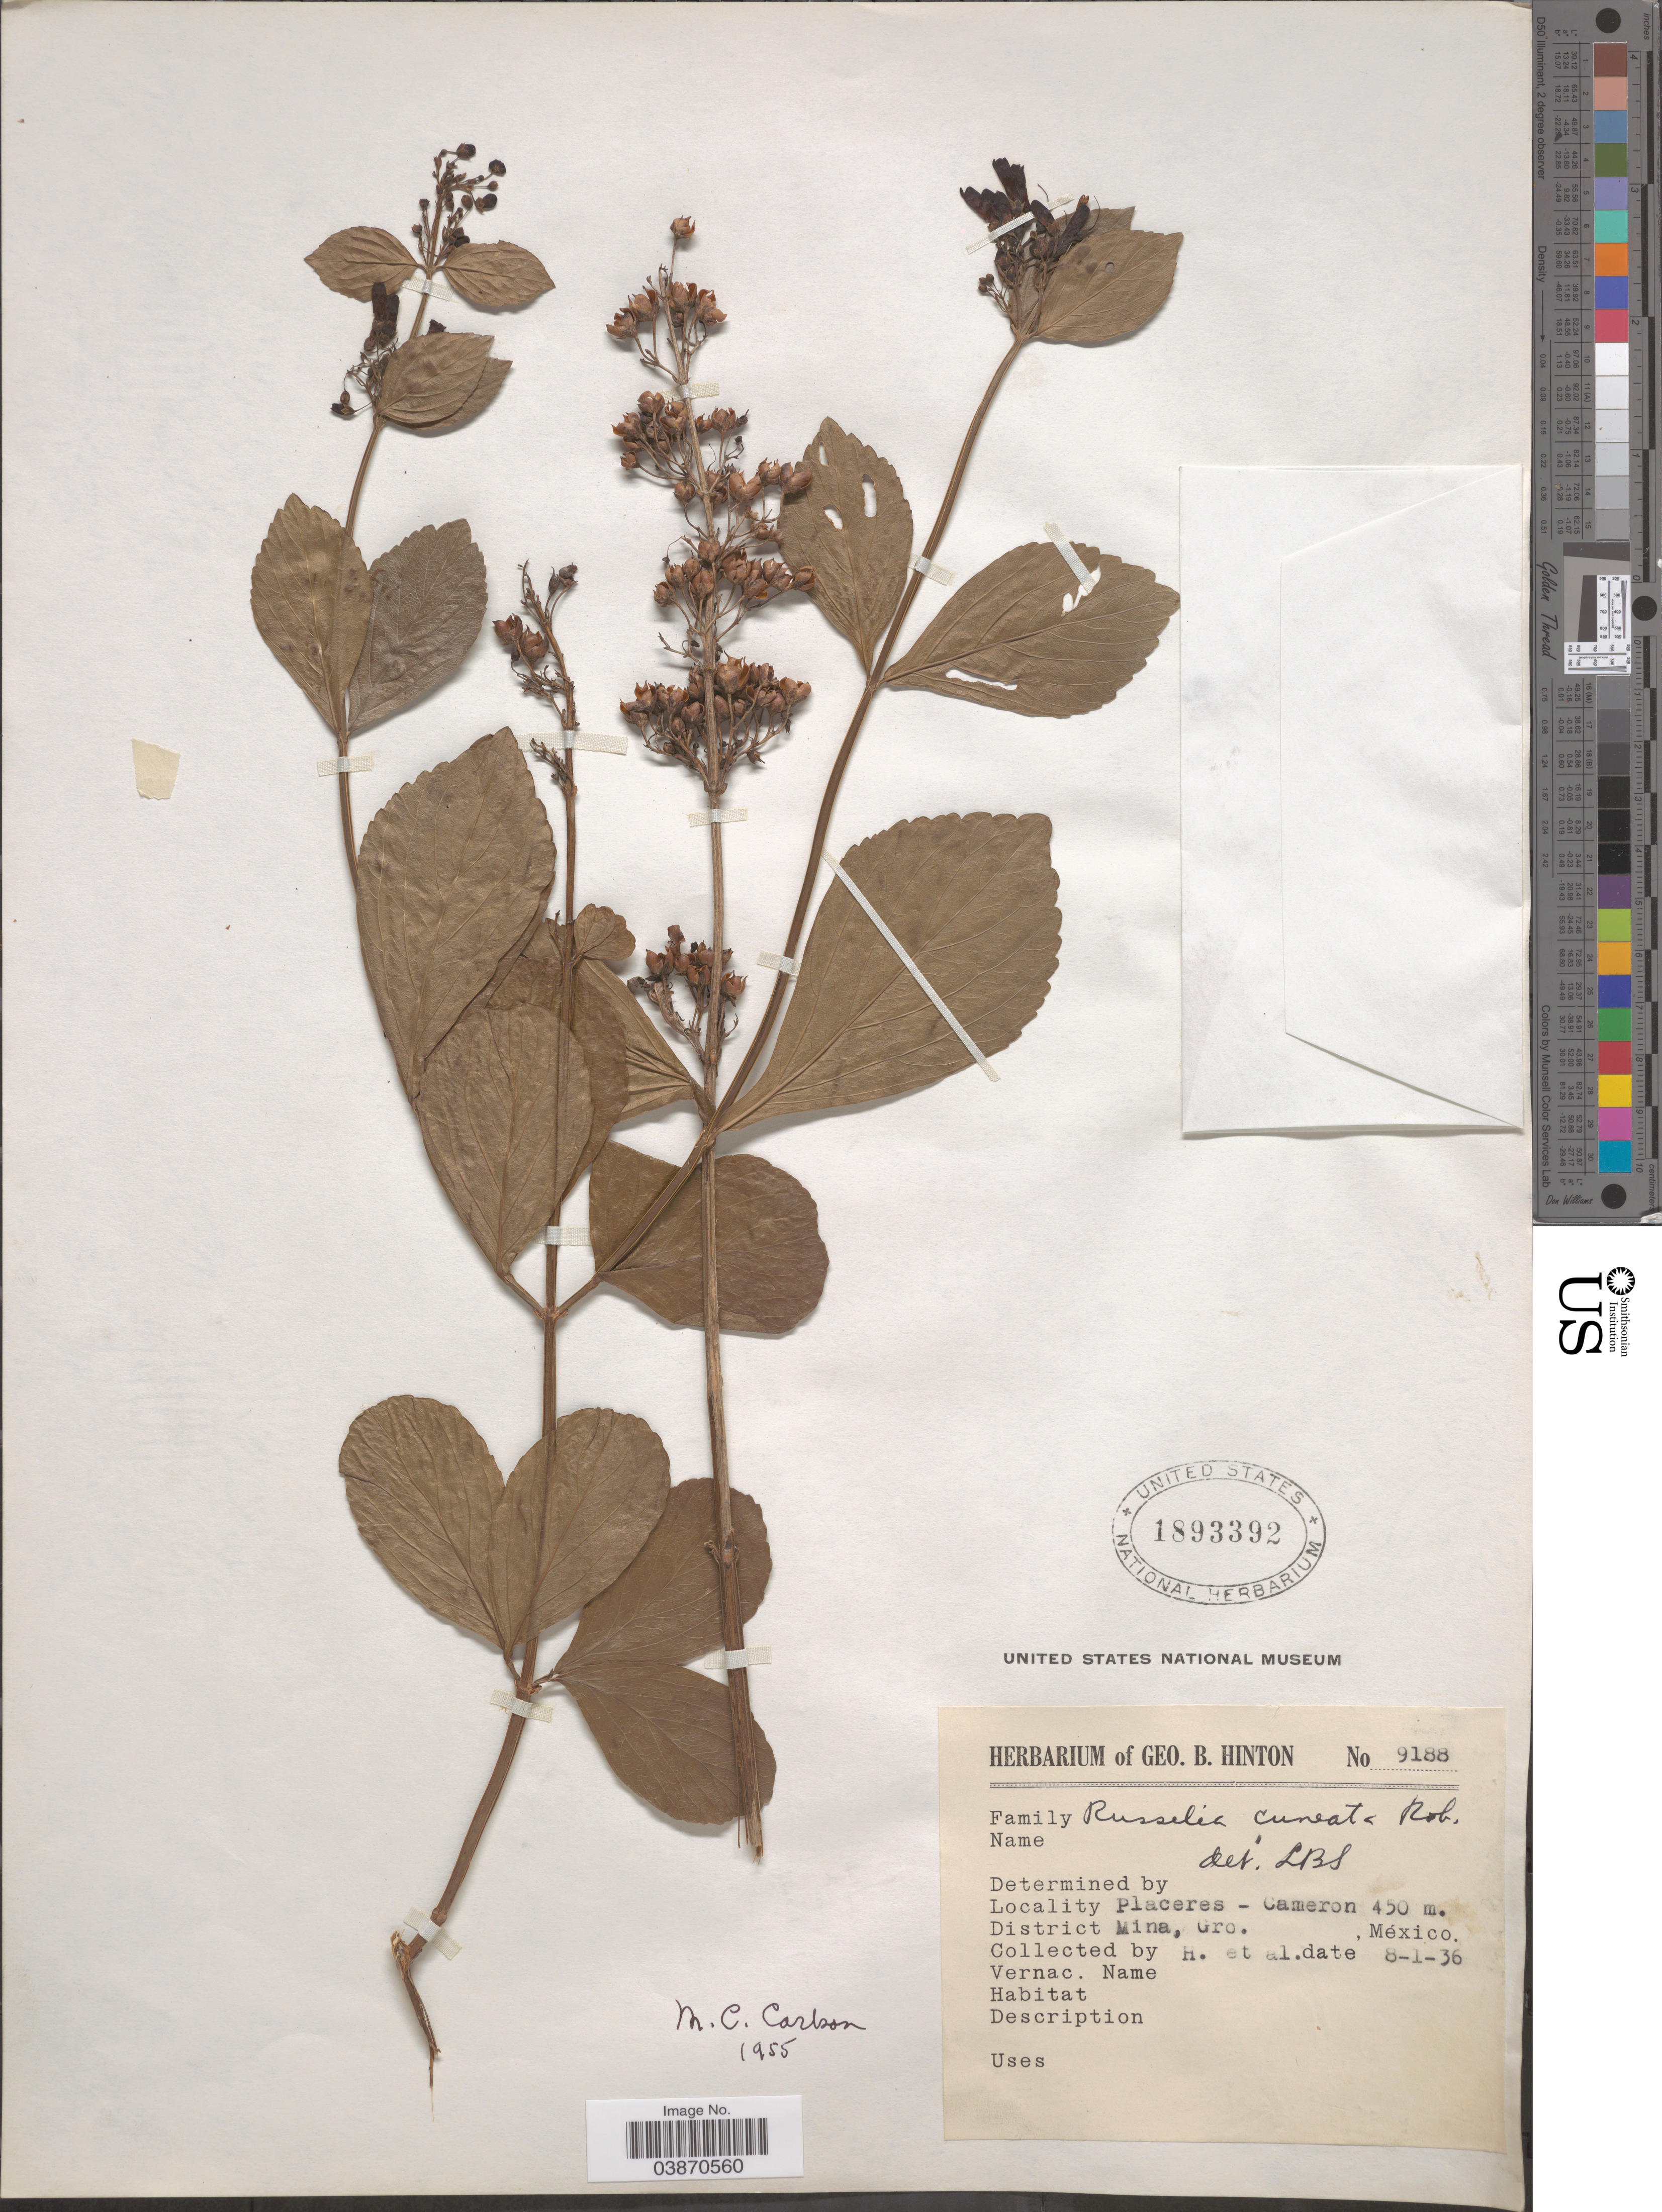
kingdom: Plantae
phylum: Tracheophyta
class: Magnoliopsida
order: Lamiales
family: Plantaginaceae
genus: Russelia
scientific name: Russelia cuneata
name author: B.L. Rob.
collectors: G. B. Hinton & et al.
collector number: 9188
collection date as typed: Transcribed d/m/y: 8/1/36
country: Mexico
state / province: Guerrero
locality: Placeres - Cameron. District Mina.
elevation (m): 450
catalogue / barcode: US 1893392